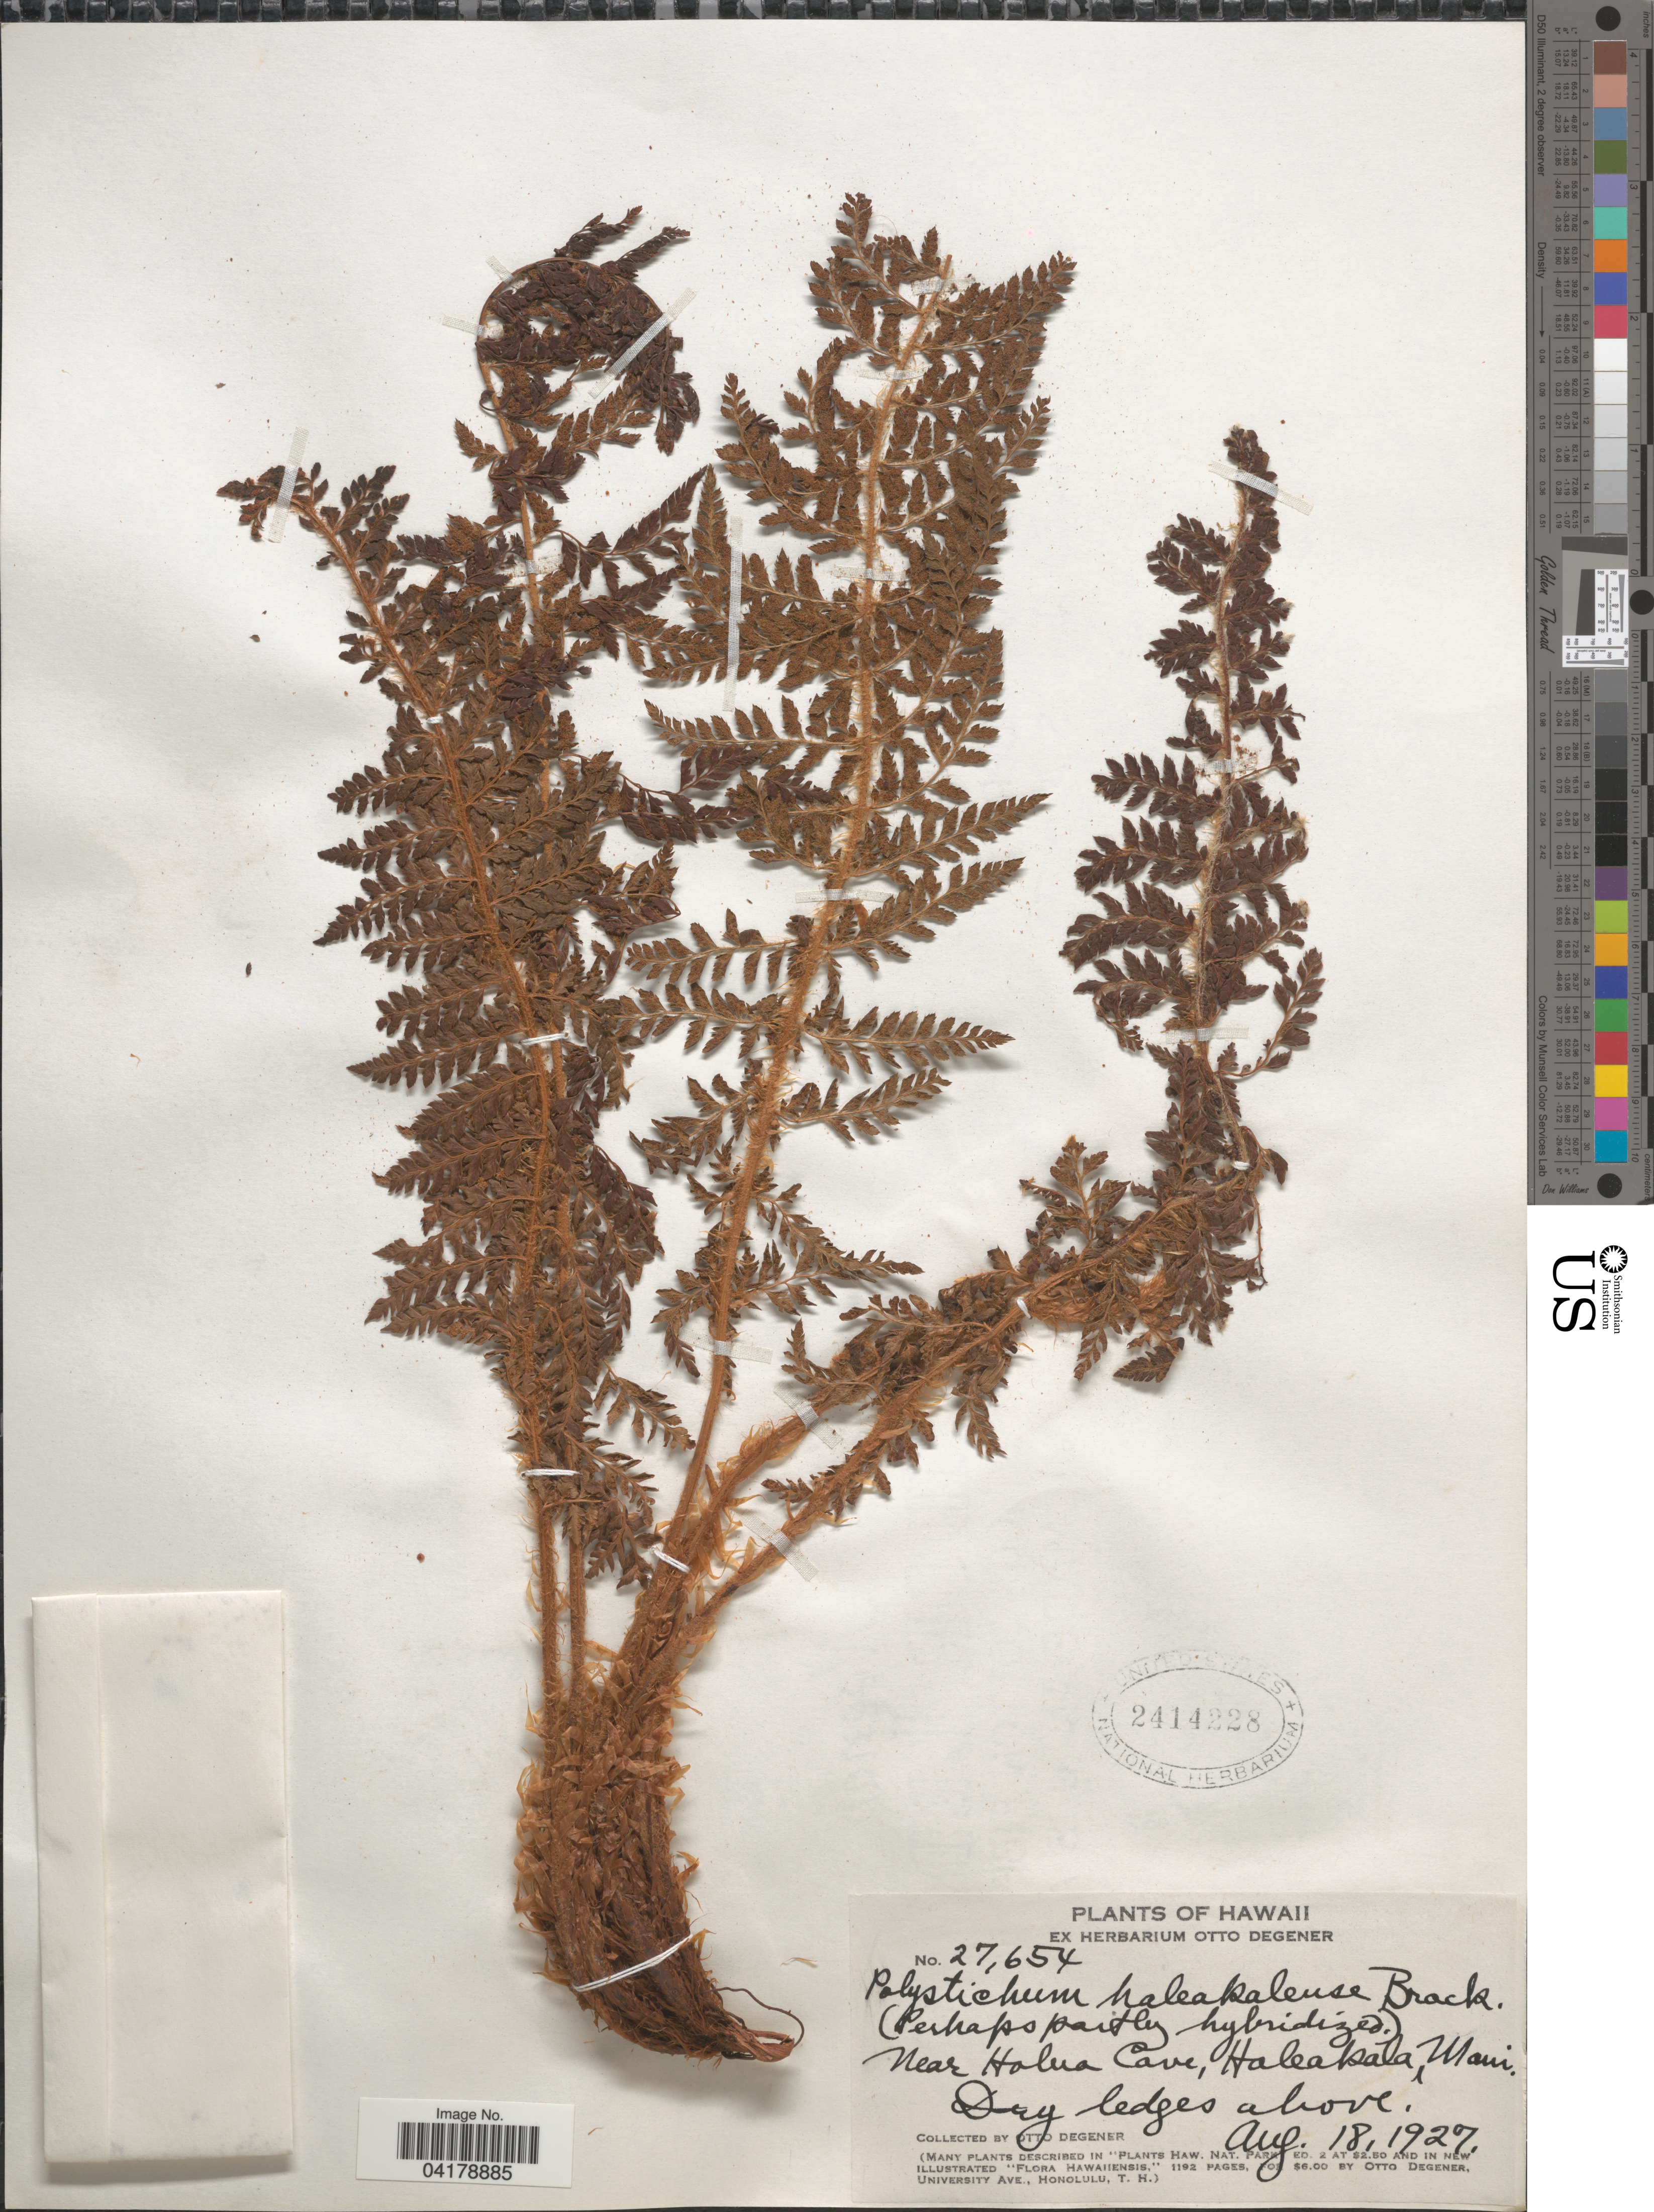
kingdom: Plantae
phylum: Tracheophyta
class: Polypodiopsida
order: Polypodiales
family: Dryopteridaceae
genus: Polystichum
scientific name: Polystichum haleakalense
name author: Brack. in Wilkes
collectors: O. Degener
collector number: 27654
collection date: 1927-08-18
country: United States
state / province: Hawaii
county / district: Maui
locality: Near Holua Cave, Haleakala, Maui.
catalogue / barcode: US 2414228